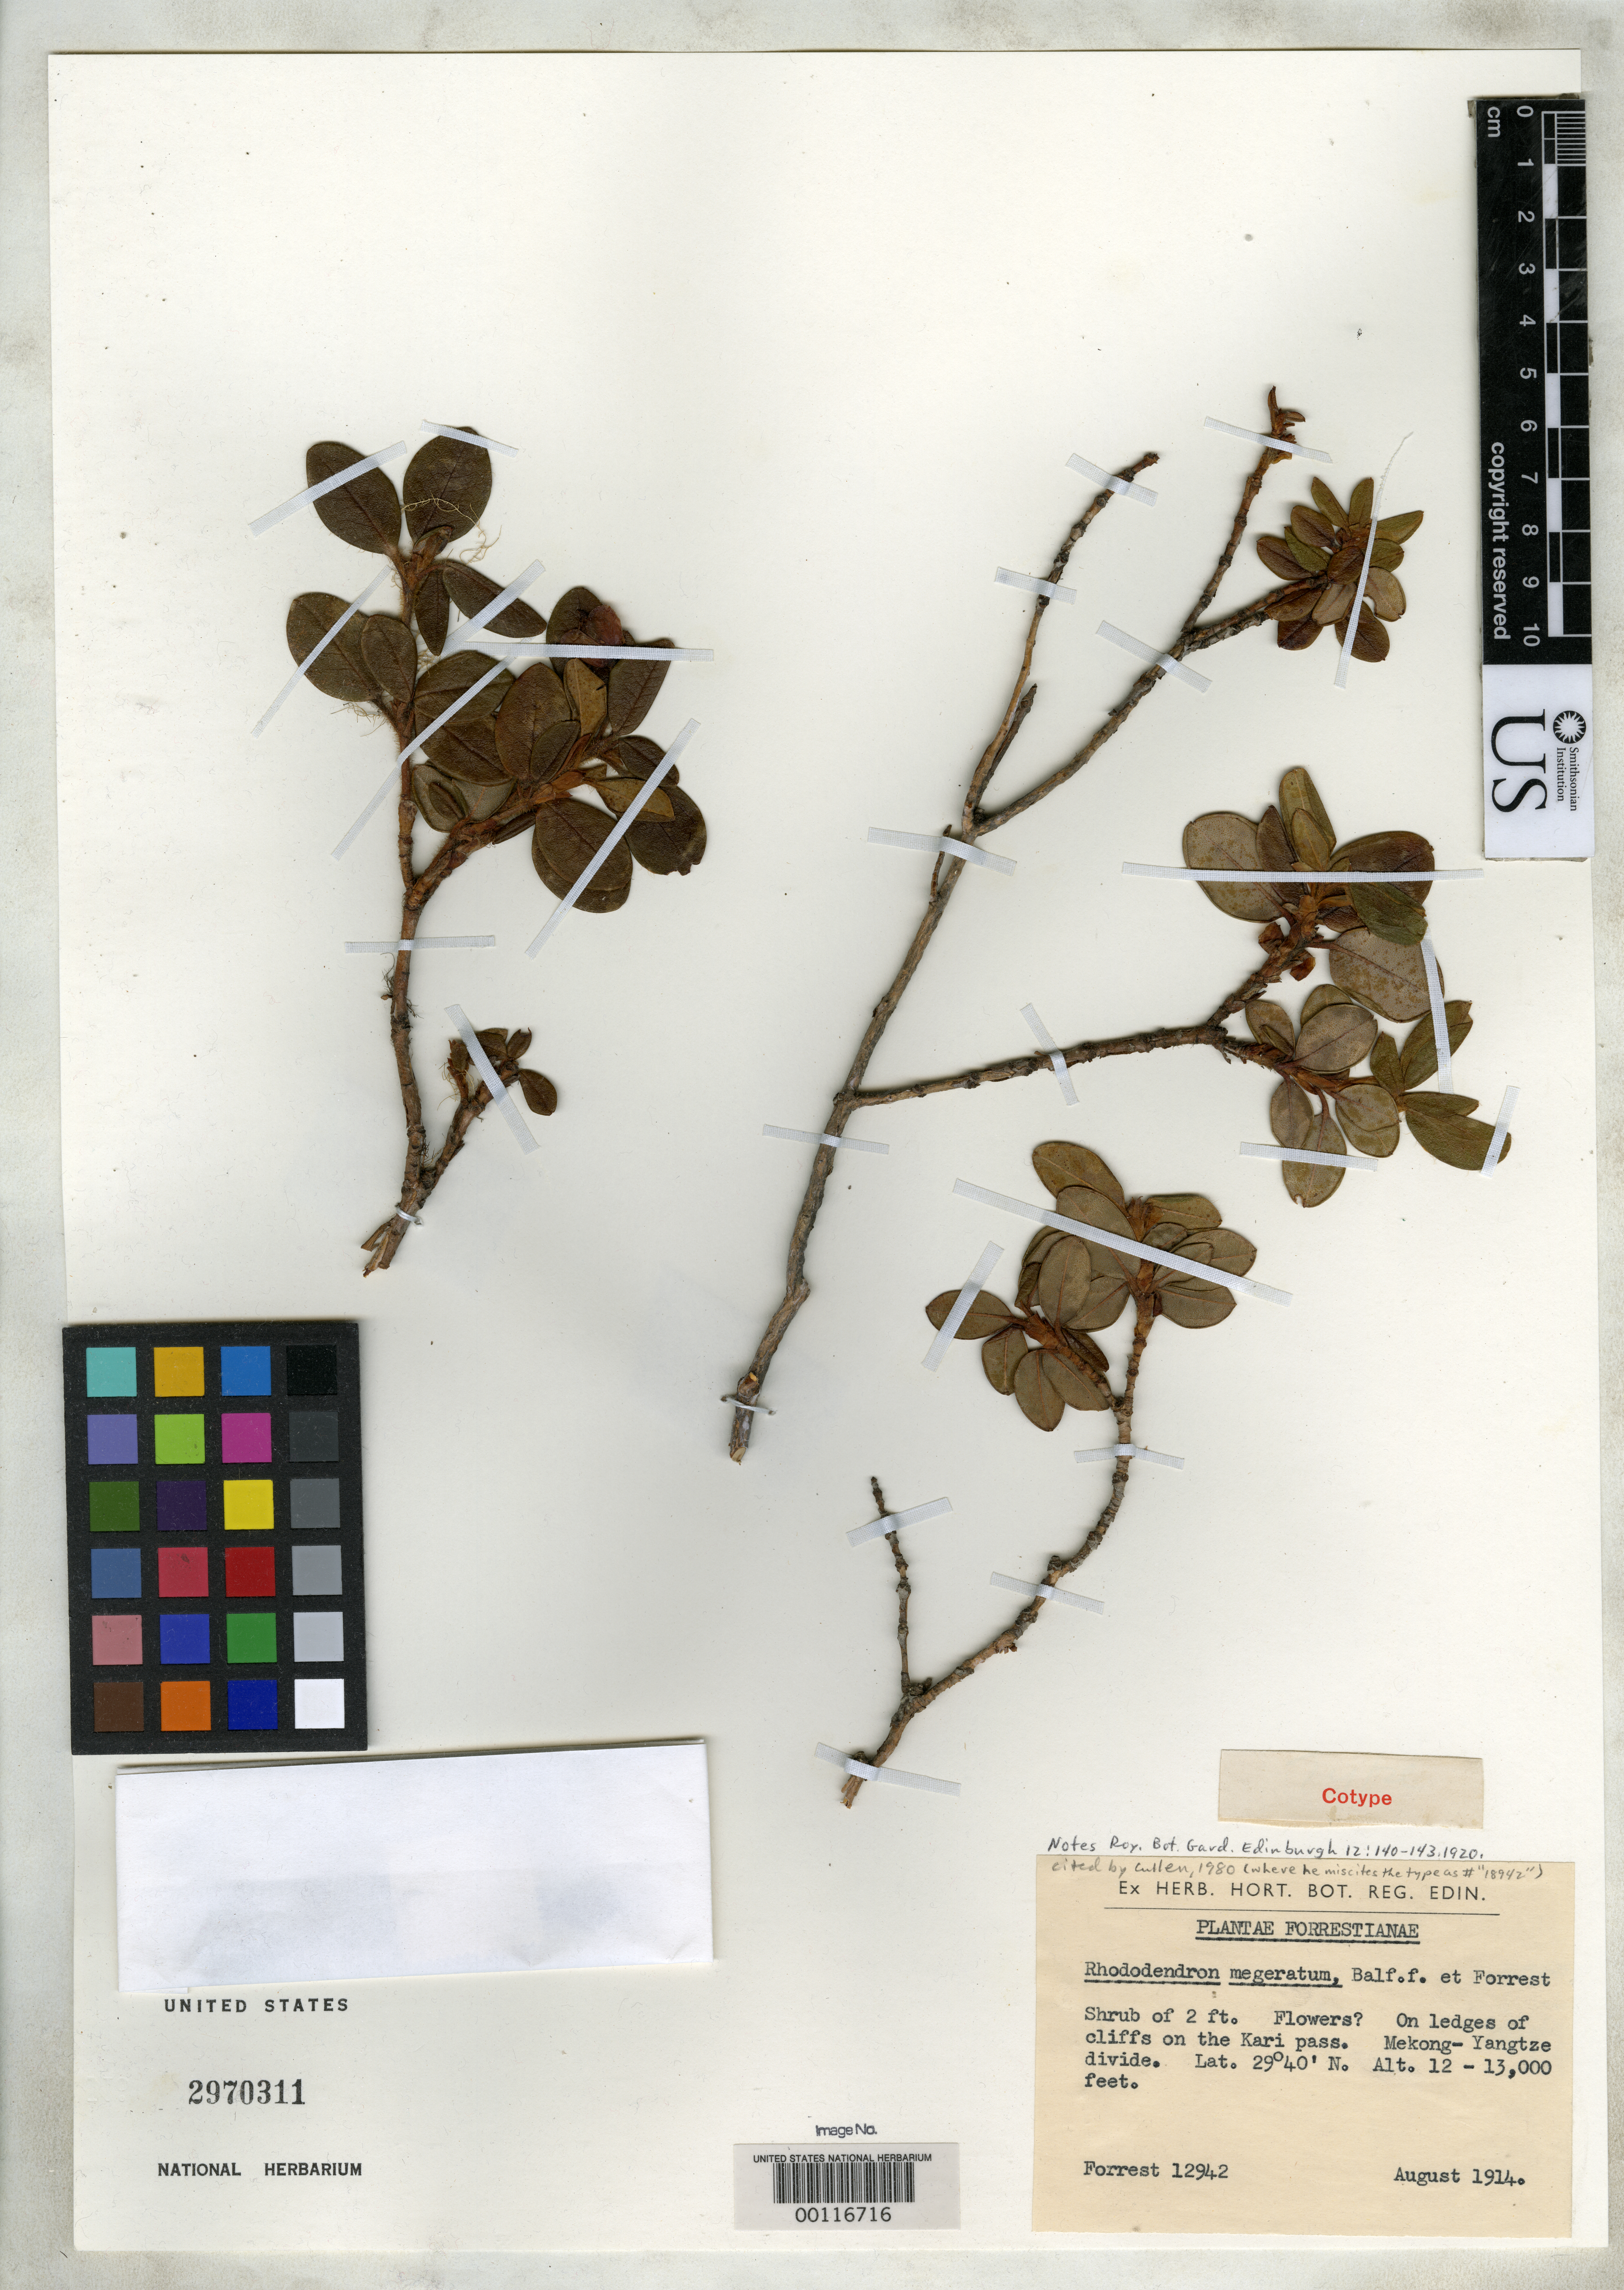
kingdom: Plantae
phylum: Tracheophyta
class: Magnoliopsida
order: Ericales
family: Ericaceae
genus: Rhododendron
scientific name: Rhododendron megeratum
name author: Balf. f. & Forrest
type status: Syntype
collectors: G. Forrest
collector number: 12942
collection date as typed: Aug 1914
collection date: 1914-08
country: China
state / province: Yunnan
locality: Mekong-Yangtze Divide, Kari Pass.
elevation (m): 3658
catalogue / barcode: US 2970311